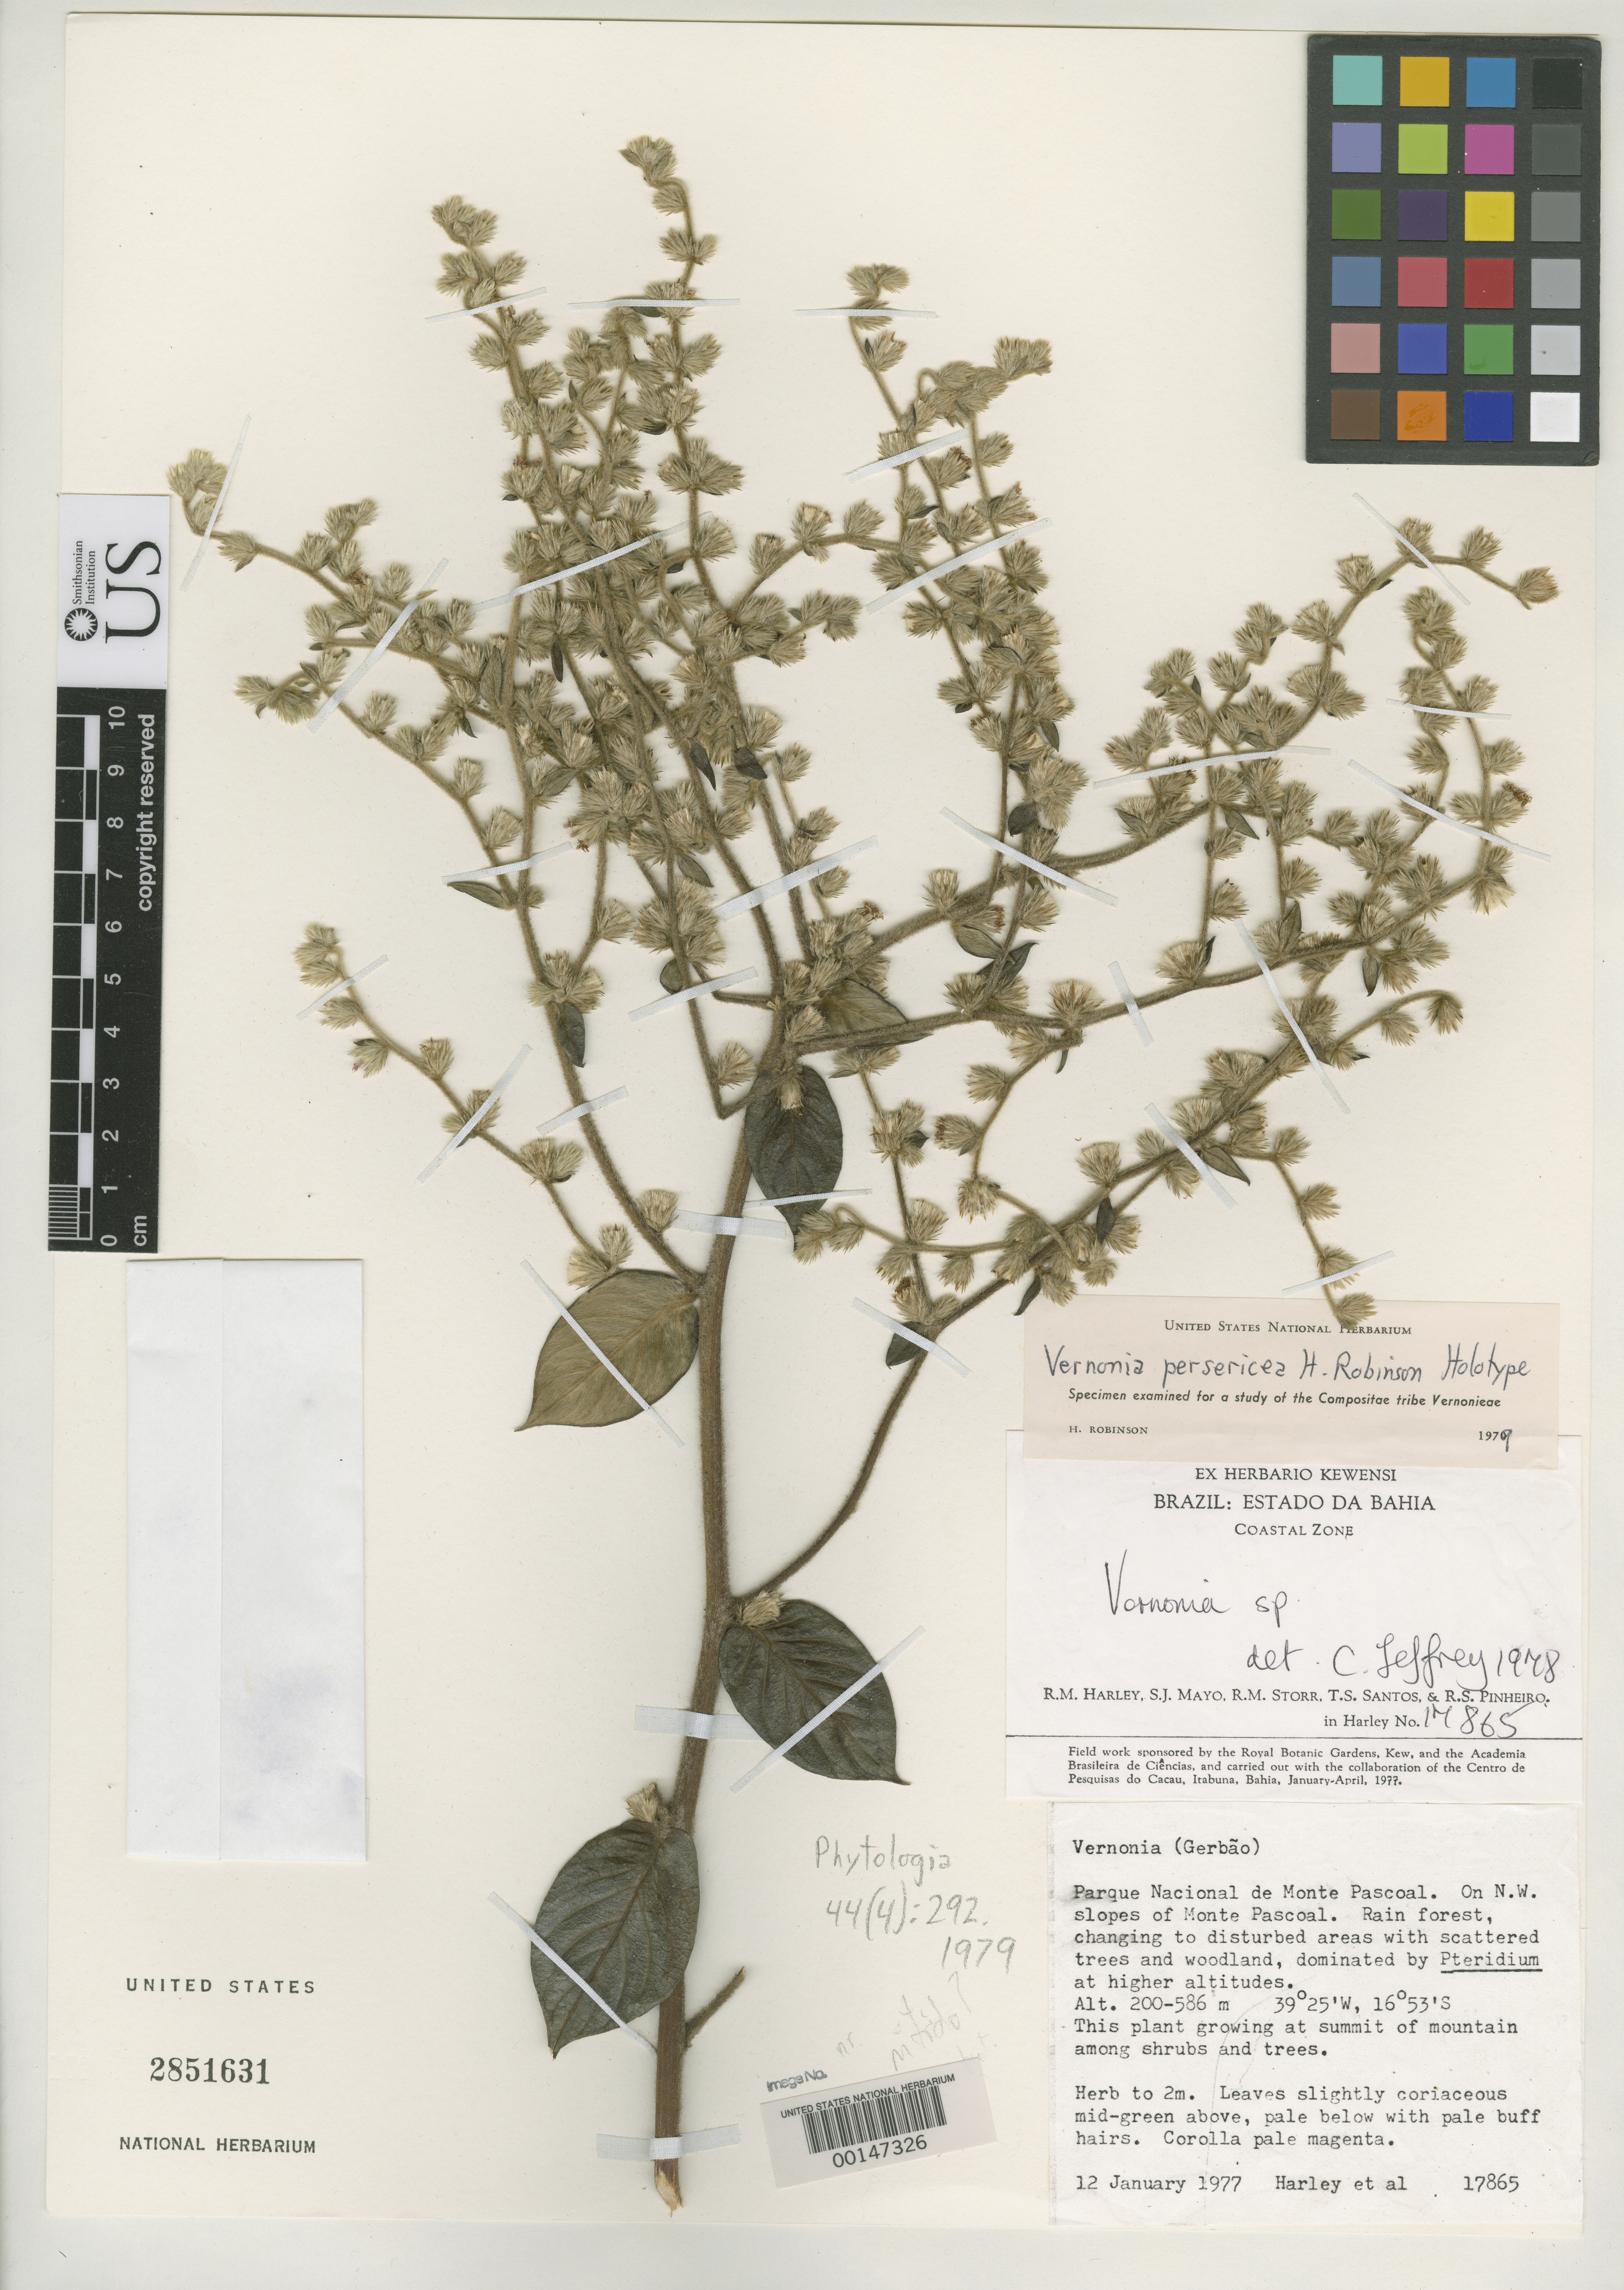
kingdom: Plantae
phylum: Tracheophyta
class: Magnoliopsida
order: Asterales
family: Asteraceae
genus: Vernonia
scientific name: Vernonia persericea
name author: H. Rob.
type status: Holotype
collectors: R. M. Harley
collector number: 17865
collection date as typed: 12 Jan 1977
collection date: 1977-01-12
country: Brazil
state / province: Bahia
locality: Parque Nacional de Monte Pascoal on northwest slopes of Monte Pascoal.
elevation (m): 200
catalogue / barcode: US 2851631